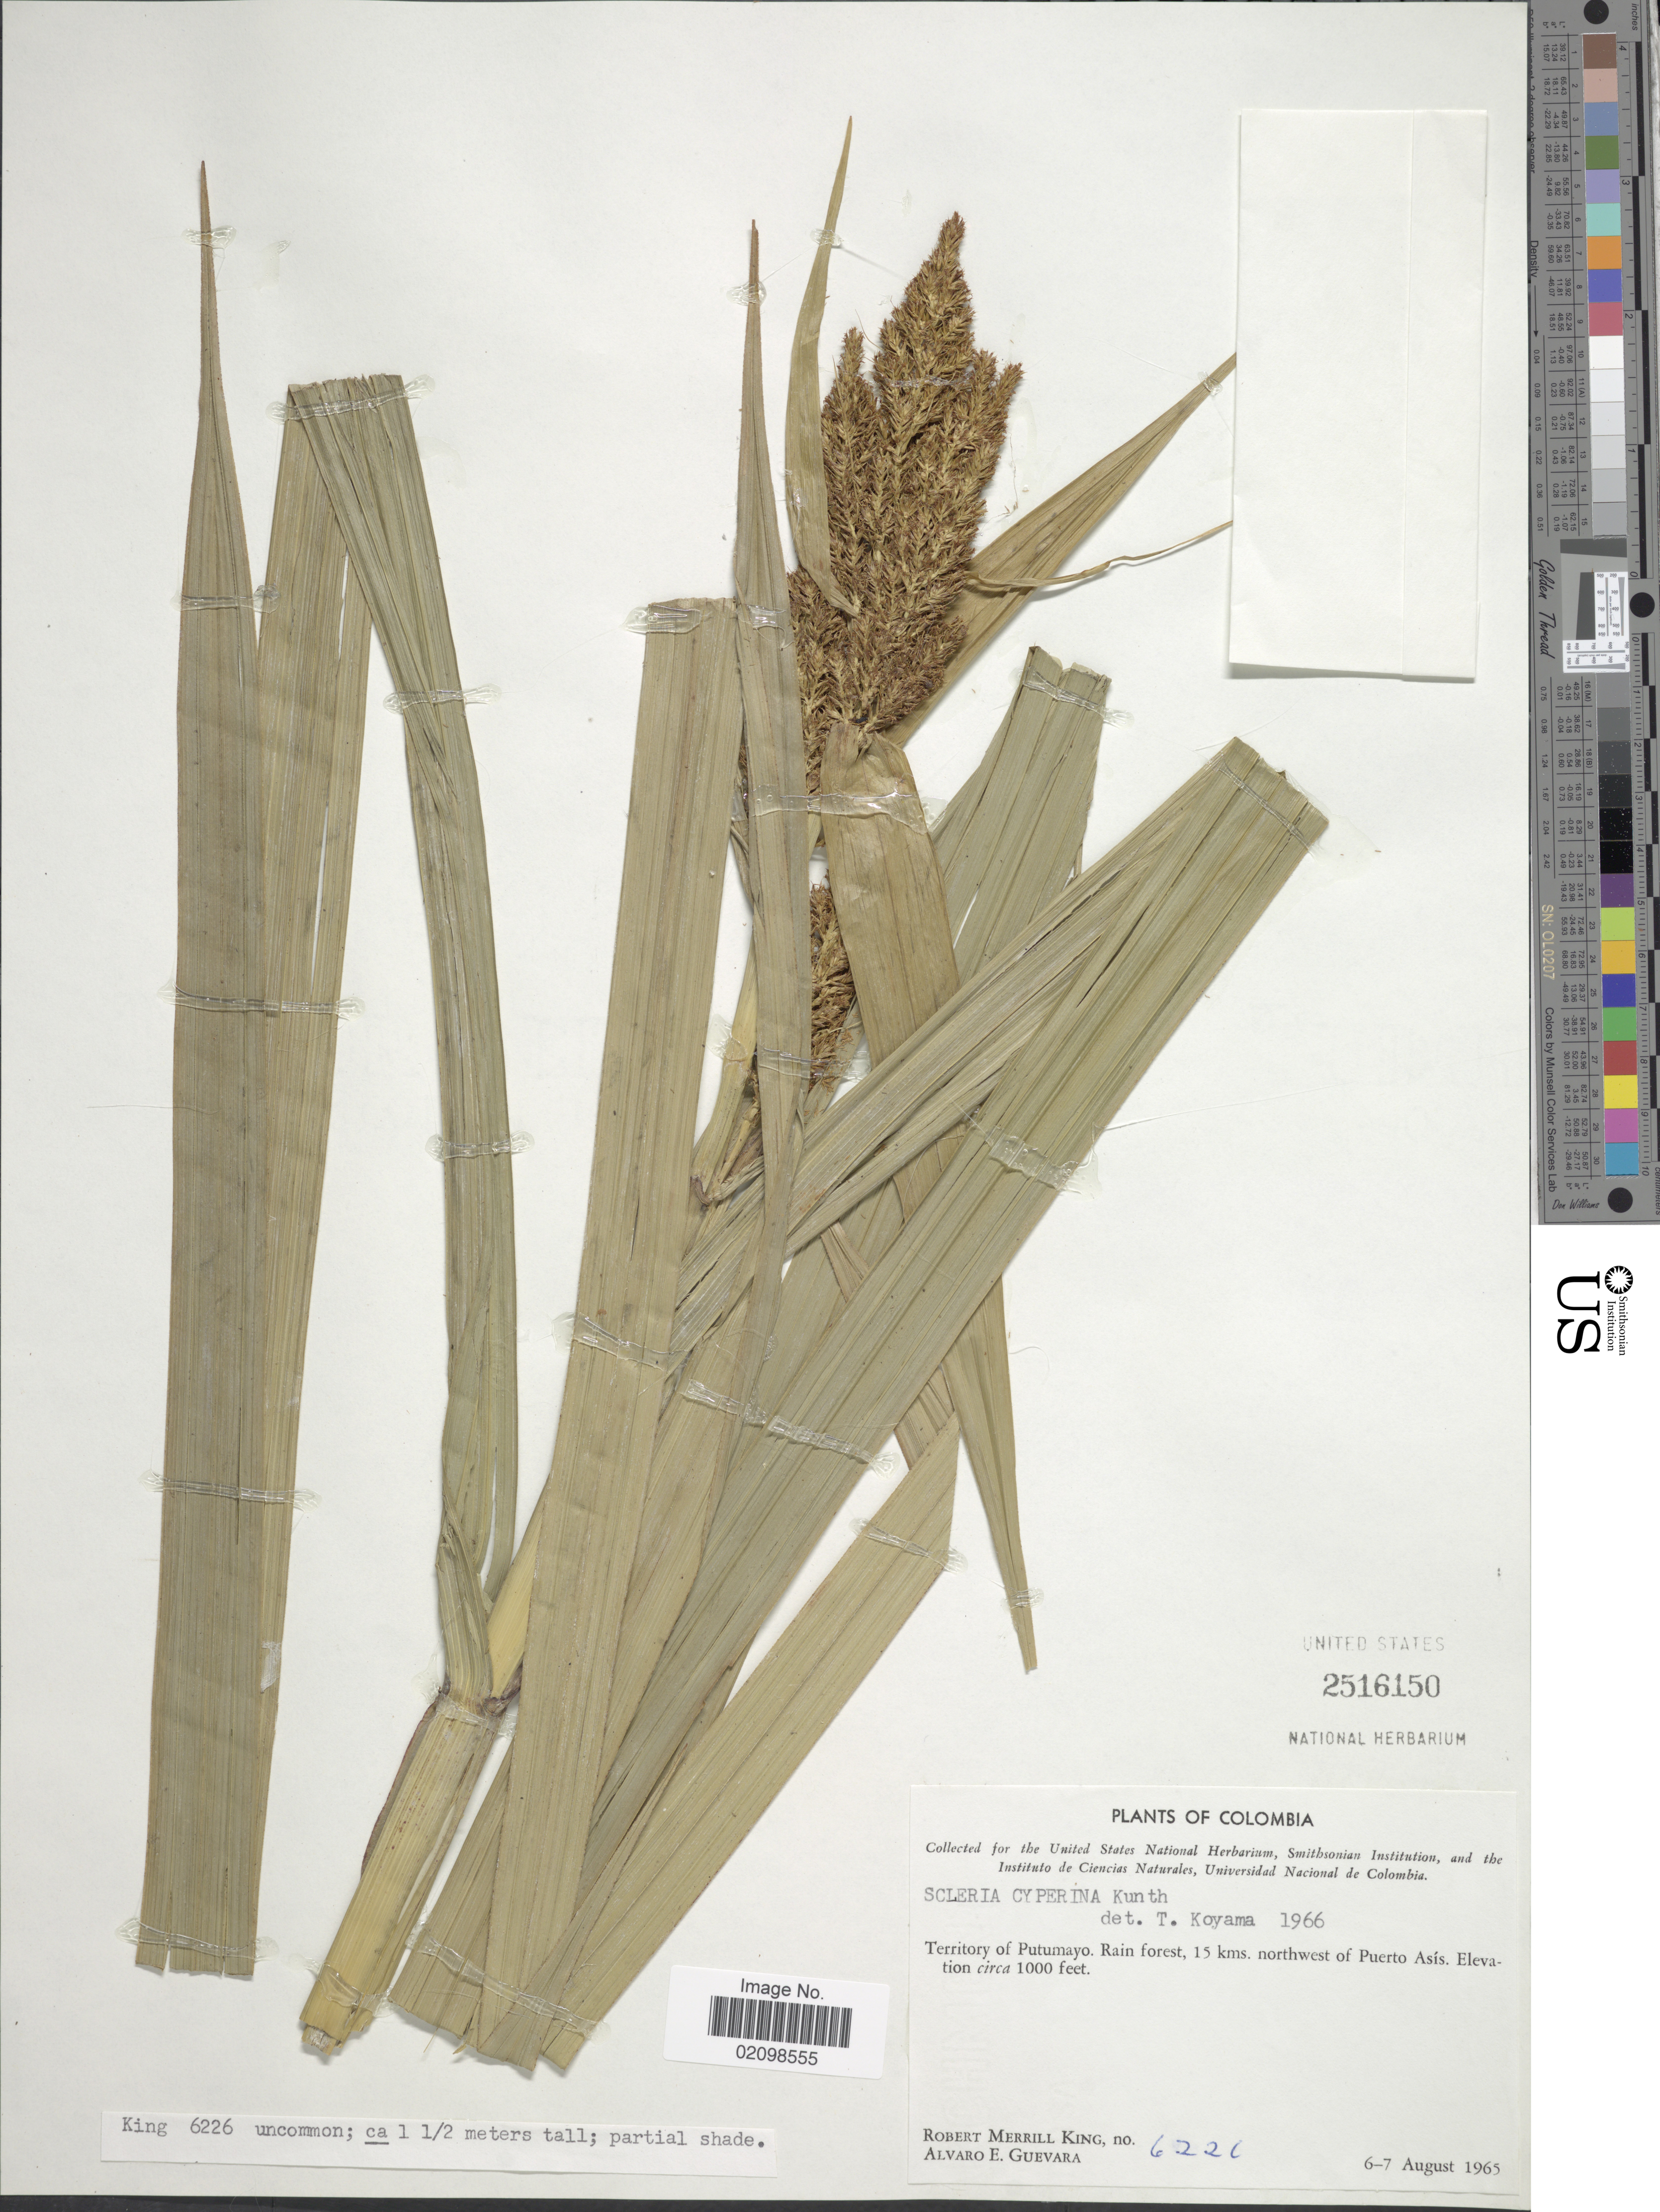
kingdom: Plantae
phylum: Tracheophyta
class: Liliopsida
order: Poales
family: Cyperaceae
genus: Scleria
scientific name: Scleria cyperina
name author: Willd. ex Kunth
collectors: R. M. King & A. E. Guevara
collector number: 6226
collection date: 1965-08-06/1965-08-07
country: Colombia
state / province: Putumayo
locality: Territroty of Ptumayo. Rain forest, 15 kms. northwest of Puerto Asis.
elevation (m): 305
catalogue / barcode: US 2516150